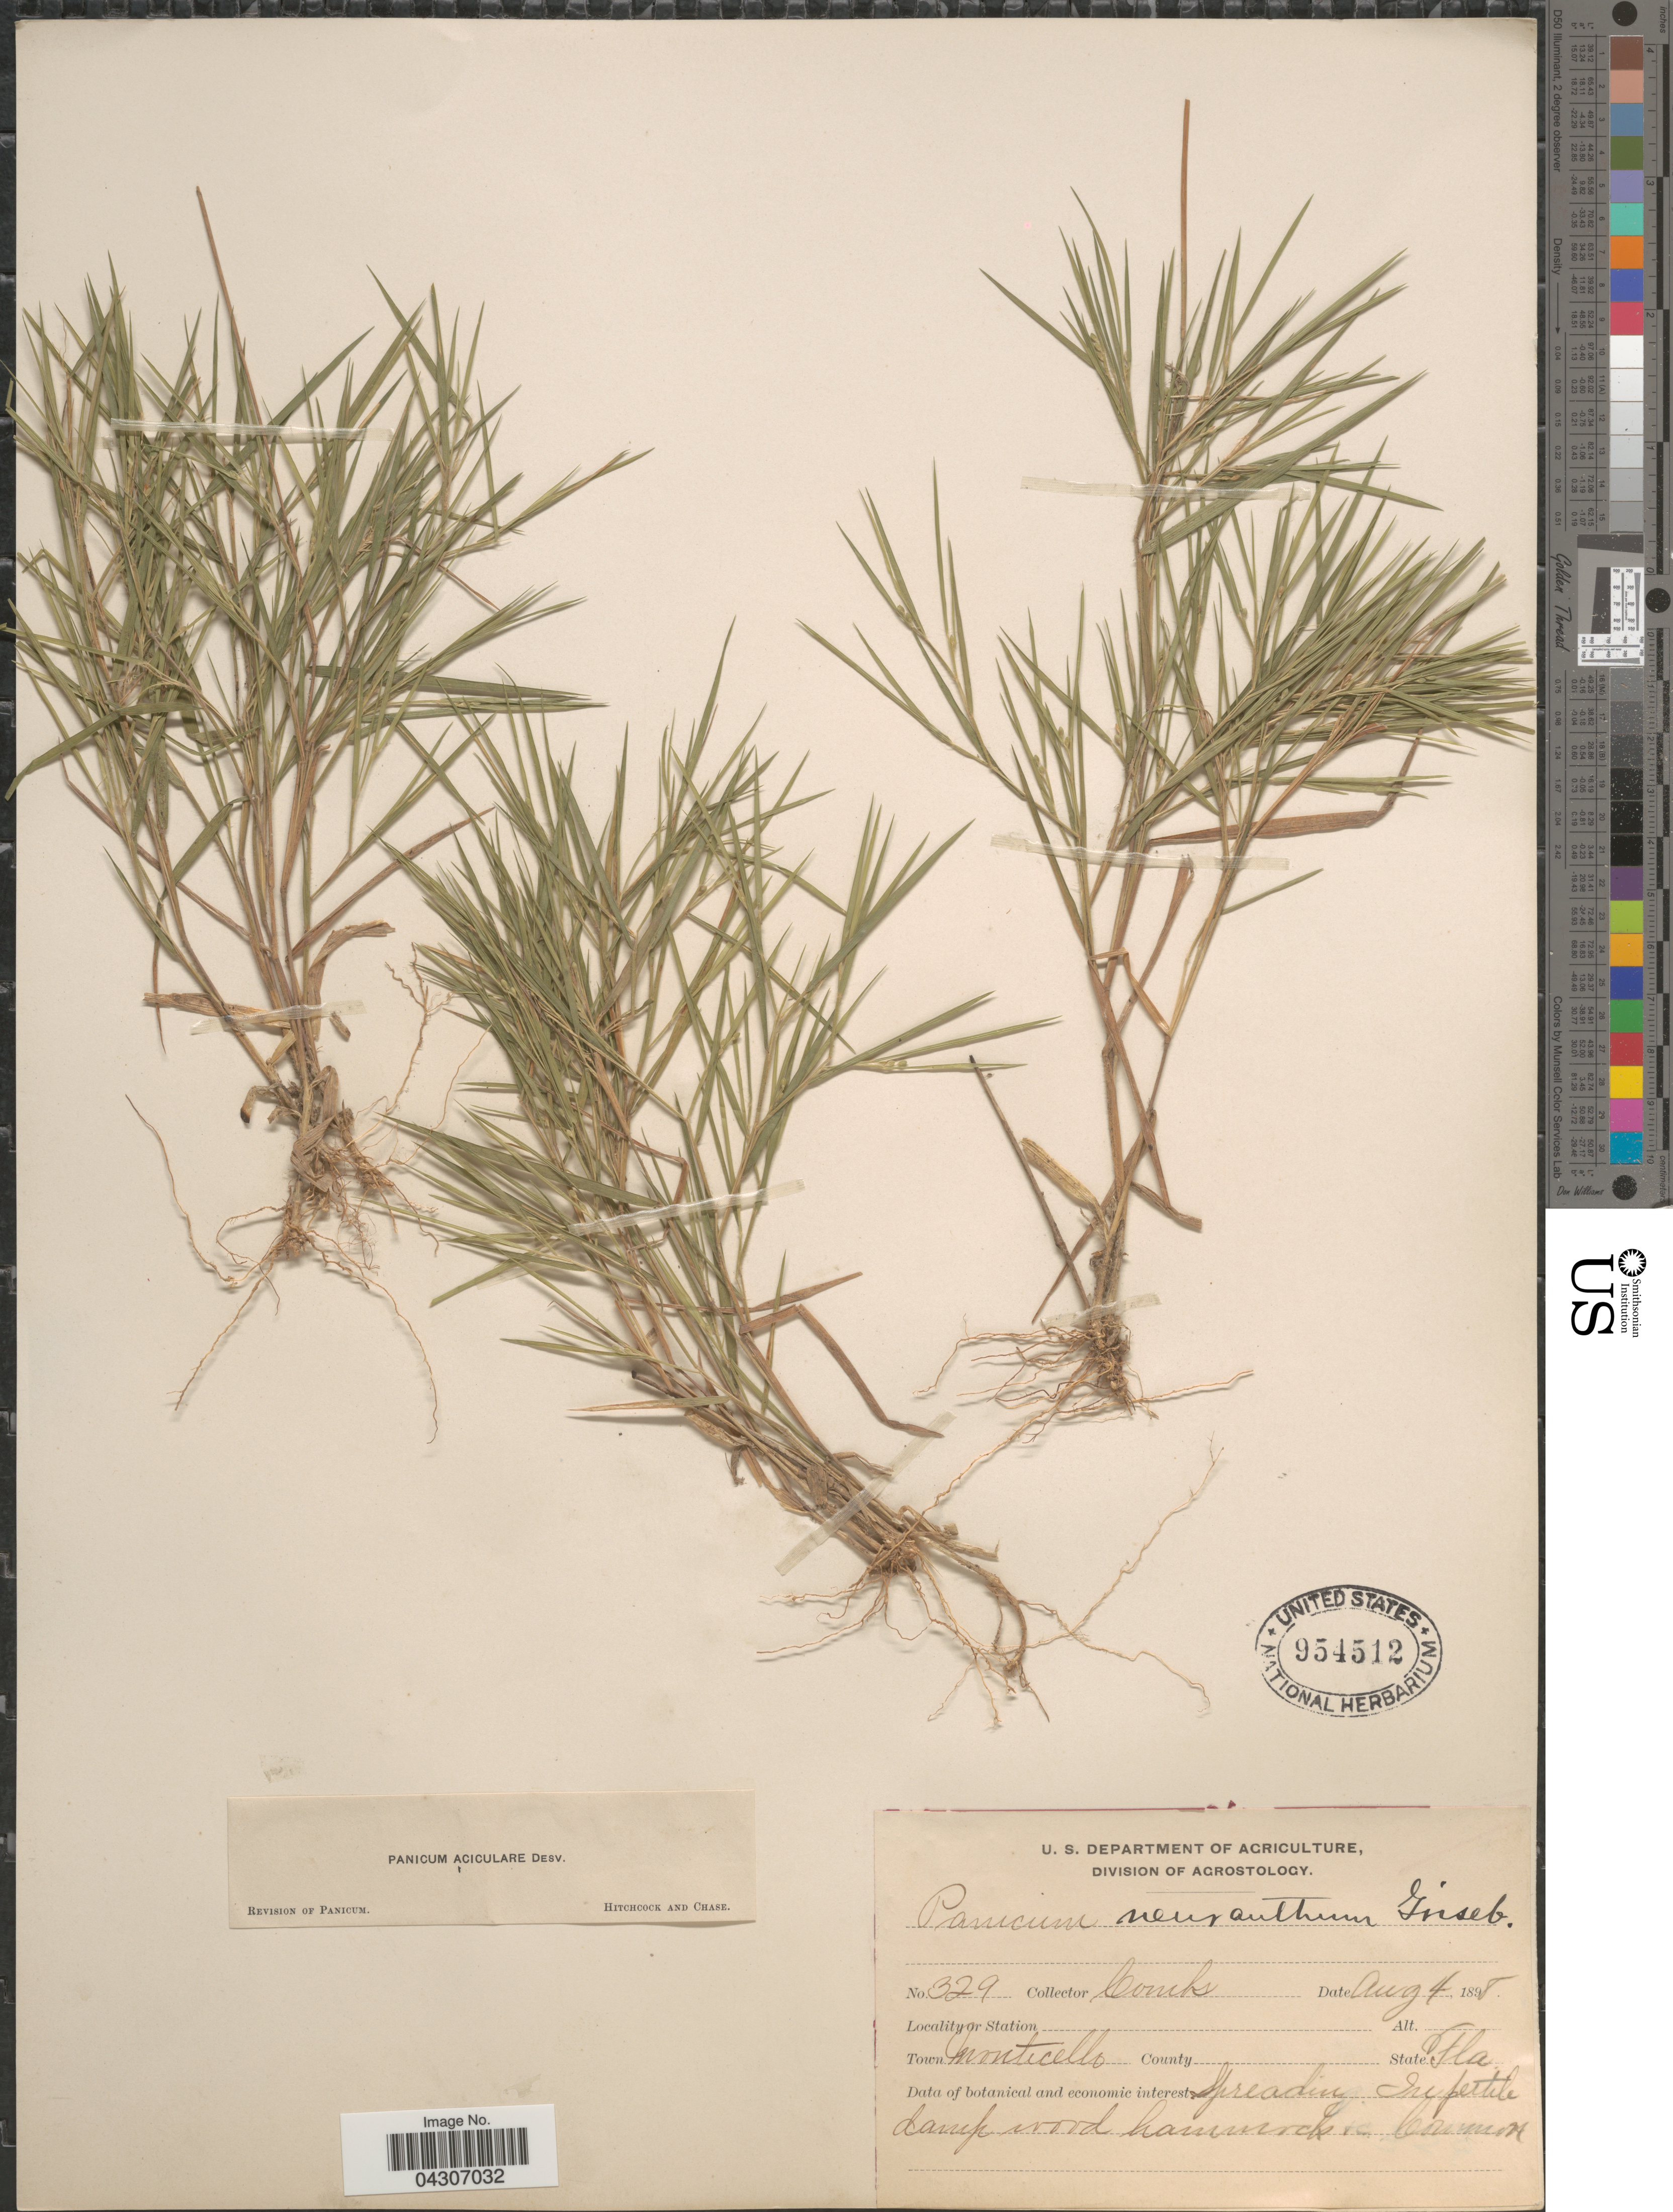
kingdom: Plantae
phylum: Tracheophyta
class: Liliopsida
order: Poales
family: Poaceae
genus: Dichanthelium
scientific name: Dichanthelium aciculare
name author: (Desv. ex Poir.) Gould & C.A. Clark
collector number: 329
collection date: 1898-08-04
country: United States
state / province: Florida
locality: Town Monticello.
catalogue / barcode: US 954512